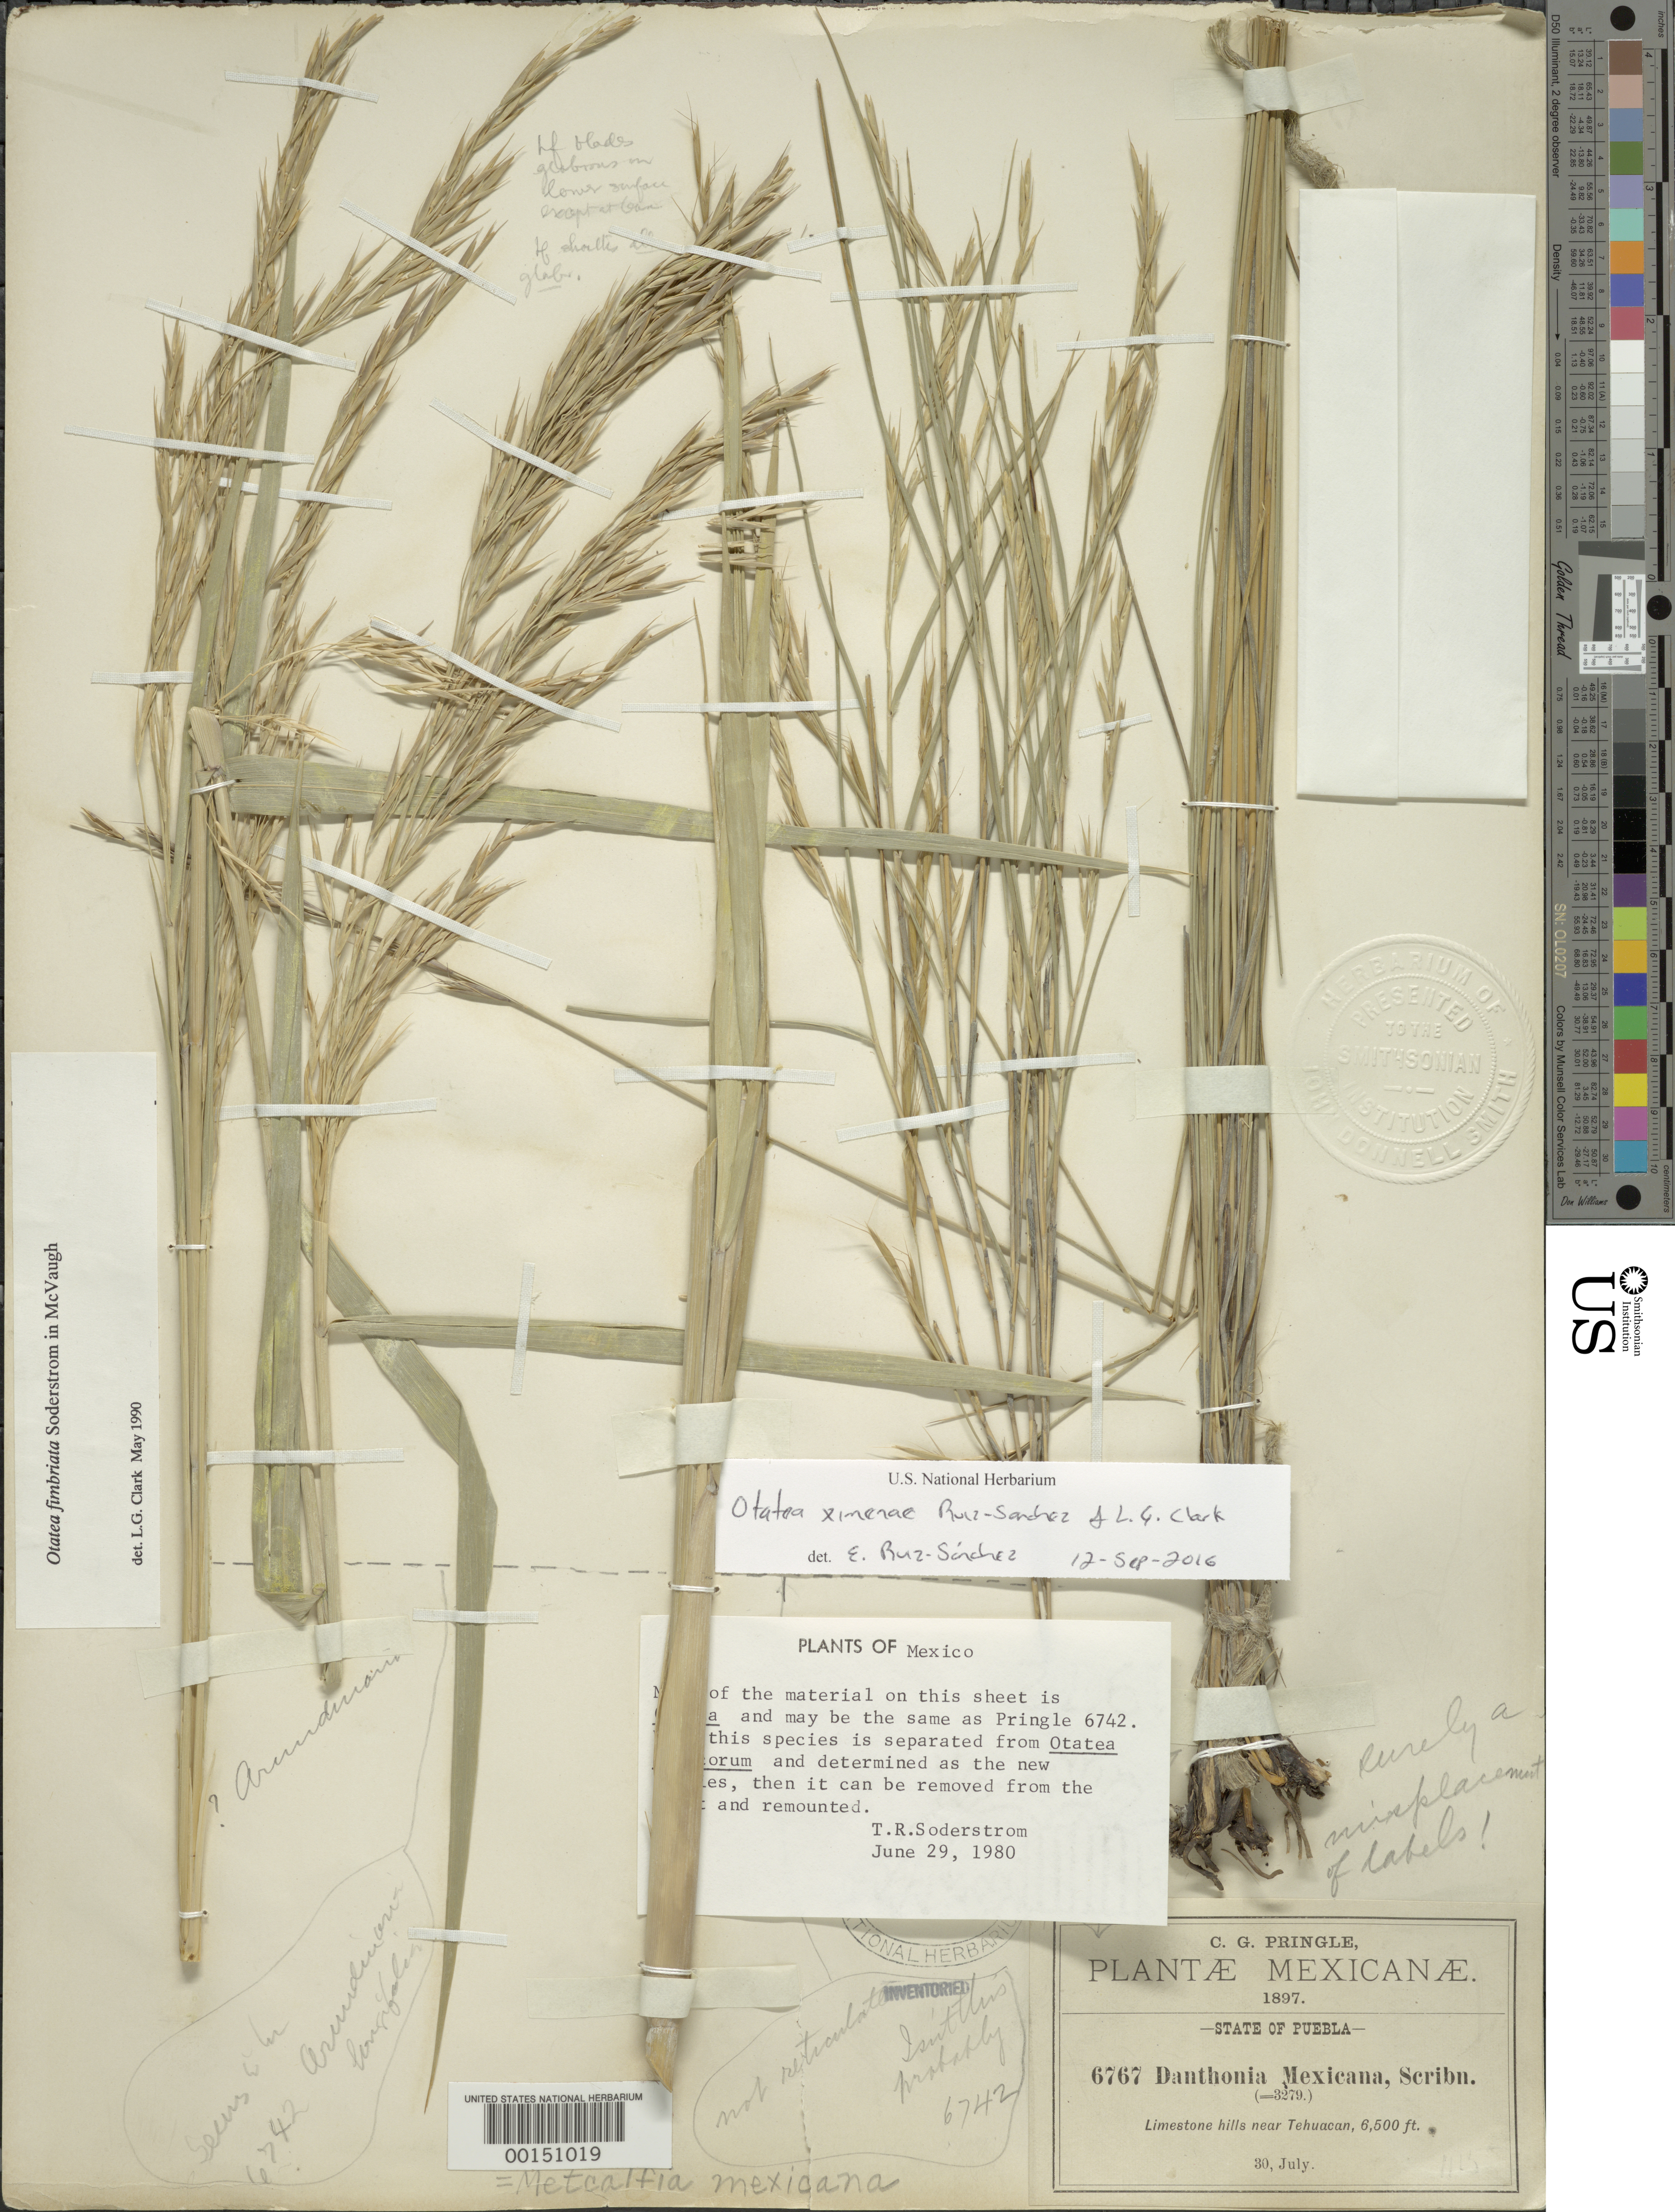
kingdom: Plantae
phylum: Tracheophyta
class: Liliopsida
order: Poales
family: Poaceae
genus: Otatea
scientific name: Otatea ximenae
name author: Ruíz-Sanchez & L.G. Clark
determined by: Ruíz-Sanchez, E.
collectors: C. G. Pringle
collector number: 6767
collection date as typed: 30 Jul 1897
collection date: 1897-07-30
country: Mexico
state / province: Puebla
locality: Near Tehuacan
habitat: Limestone hills.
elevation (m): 1981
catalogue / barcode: US 821465